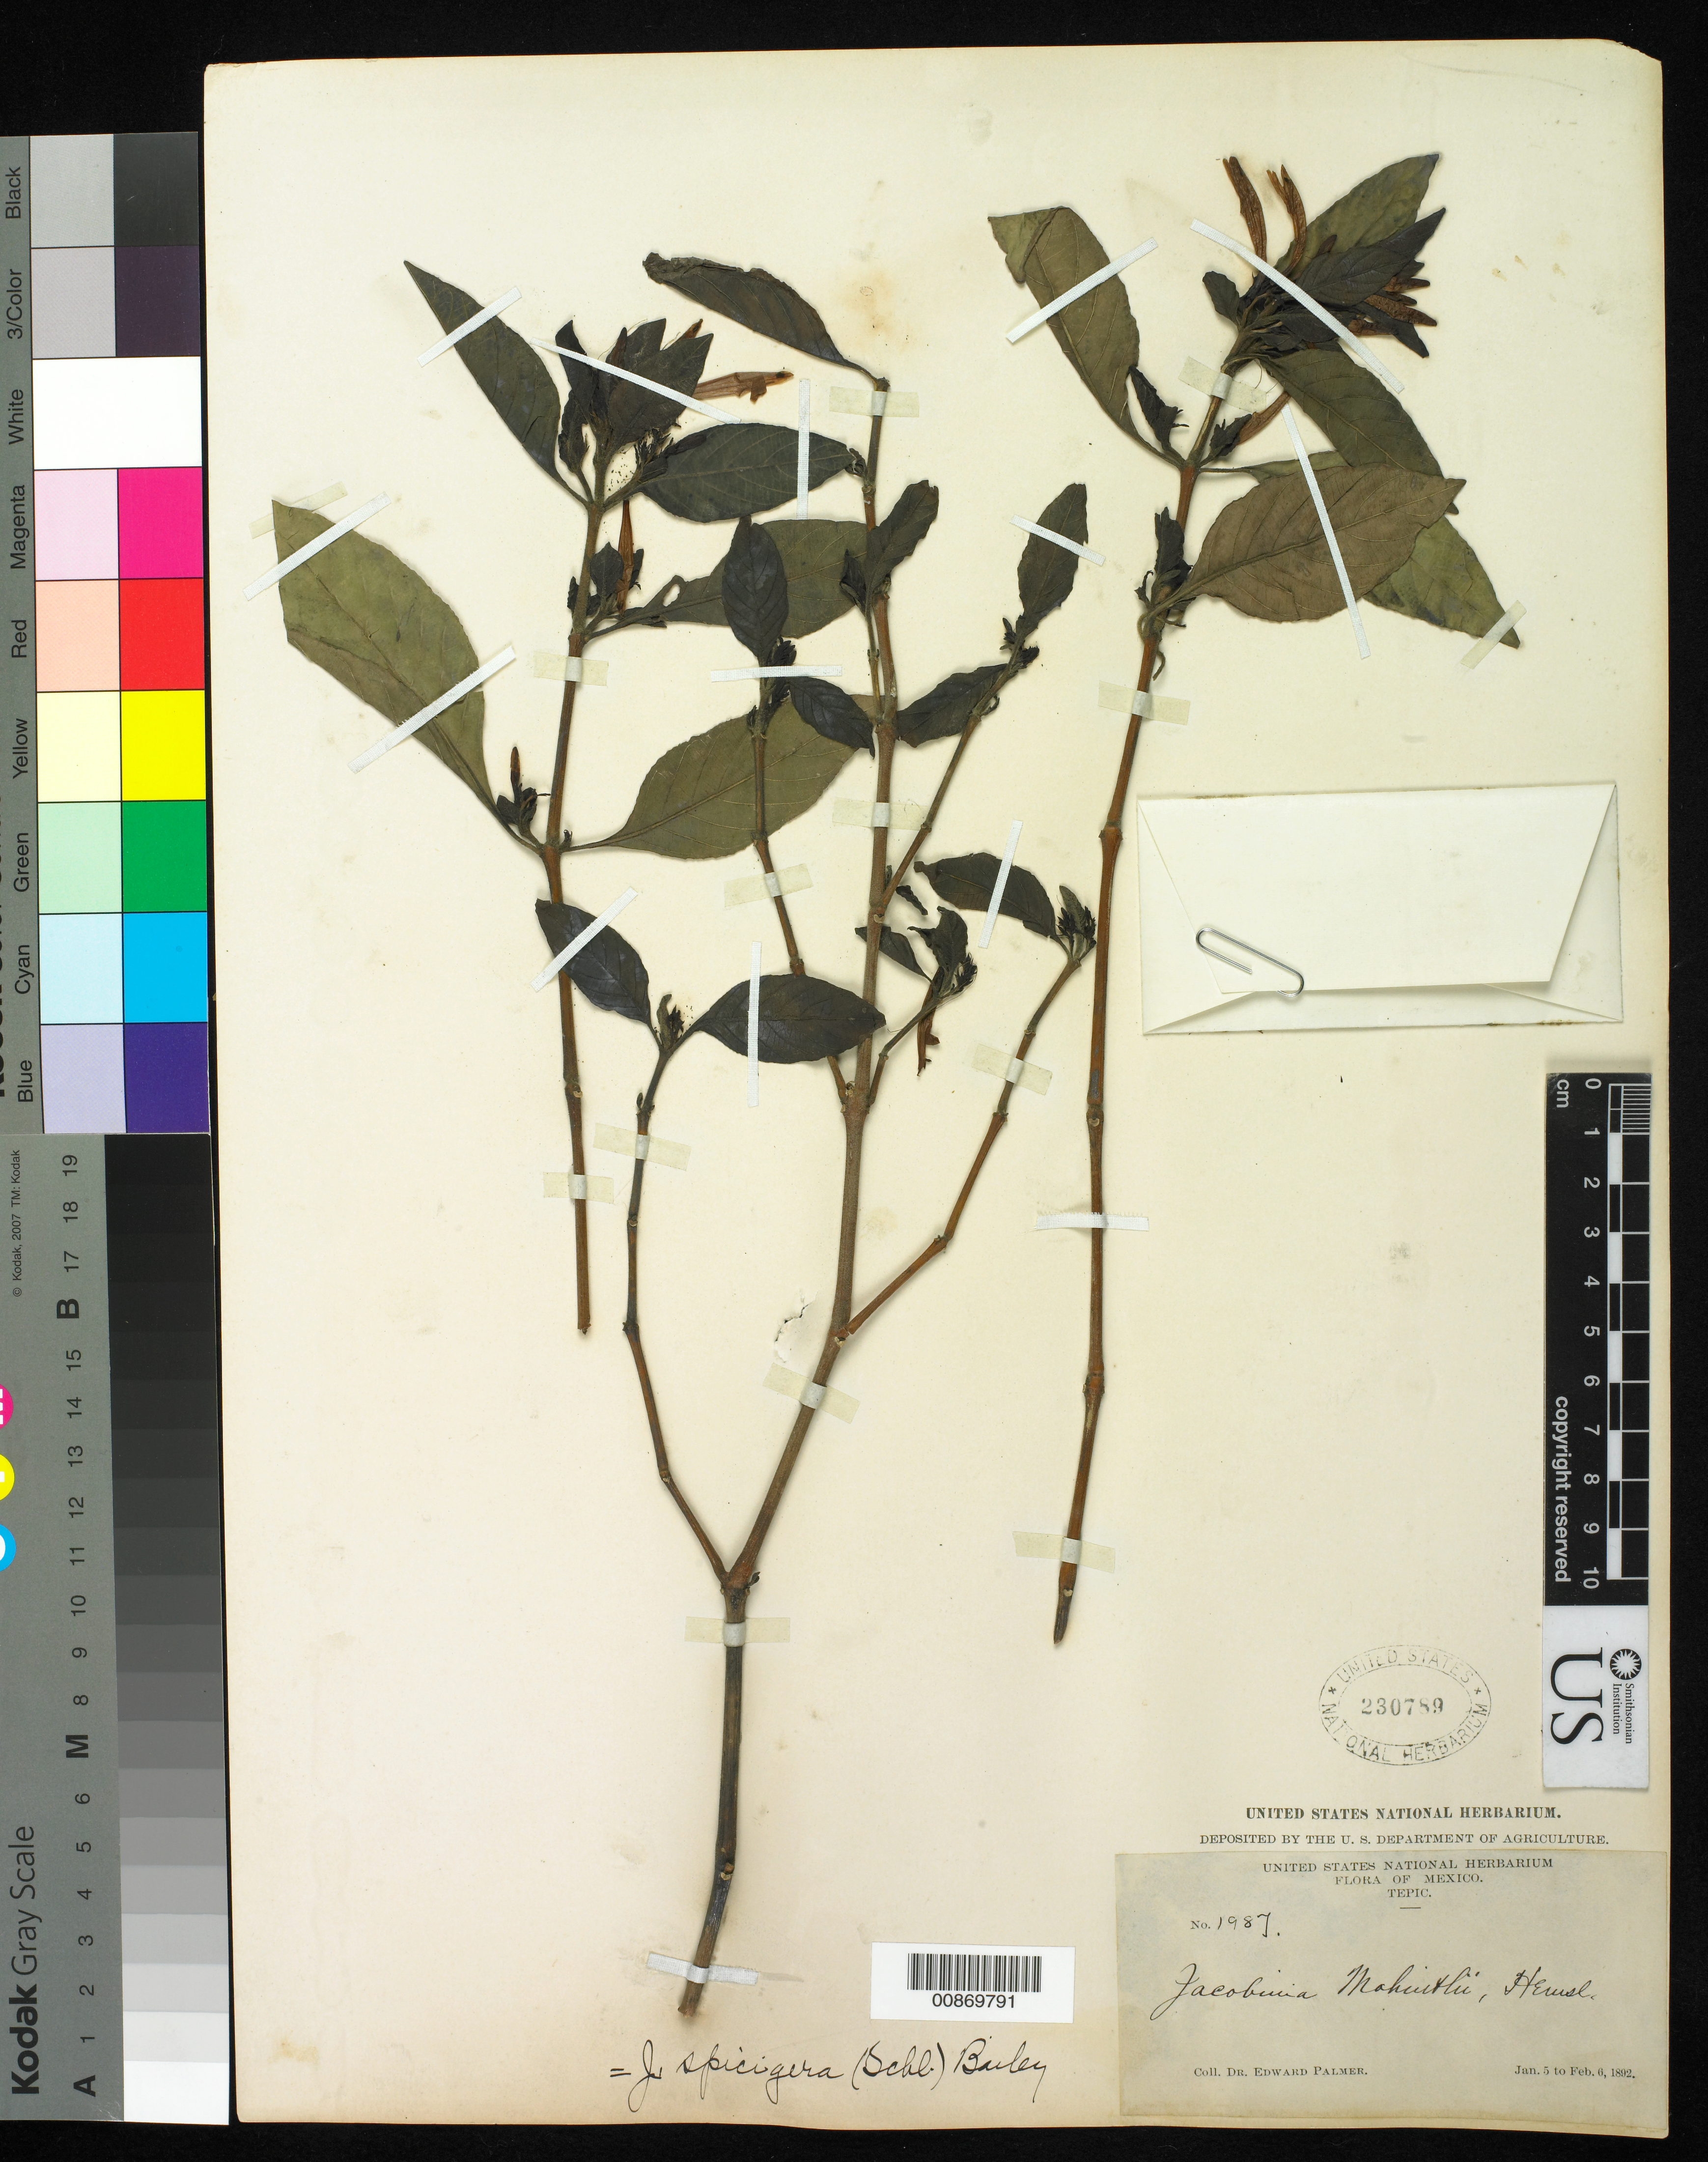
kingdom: Plantae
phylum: Tracheophyta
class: Magnoliopsida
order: Lamiales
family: Acanthaceae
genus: Justicia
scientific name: Justicia spicigera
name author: Schltdl.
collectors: E. Palmer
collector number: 1987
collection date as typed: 05 Jan 1892 to 06 Feb 1892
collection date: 1892-01-05/1892-02-06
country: Mexico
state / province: Nayarit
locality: Tepic, Nayarit.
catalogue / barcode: US 230789